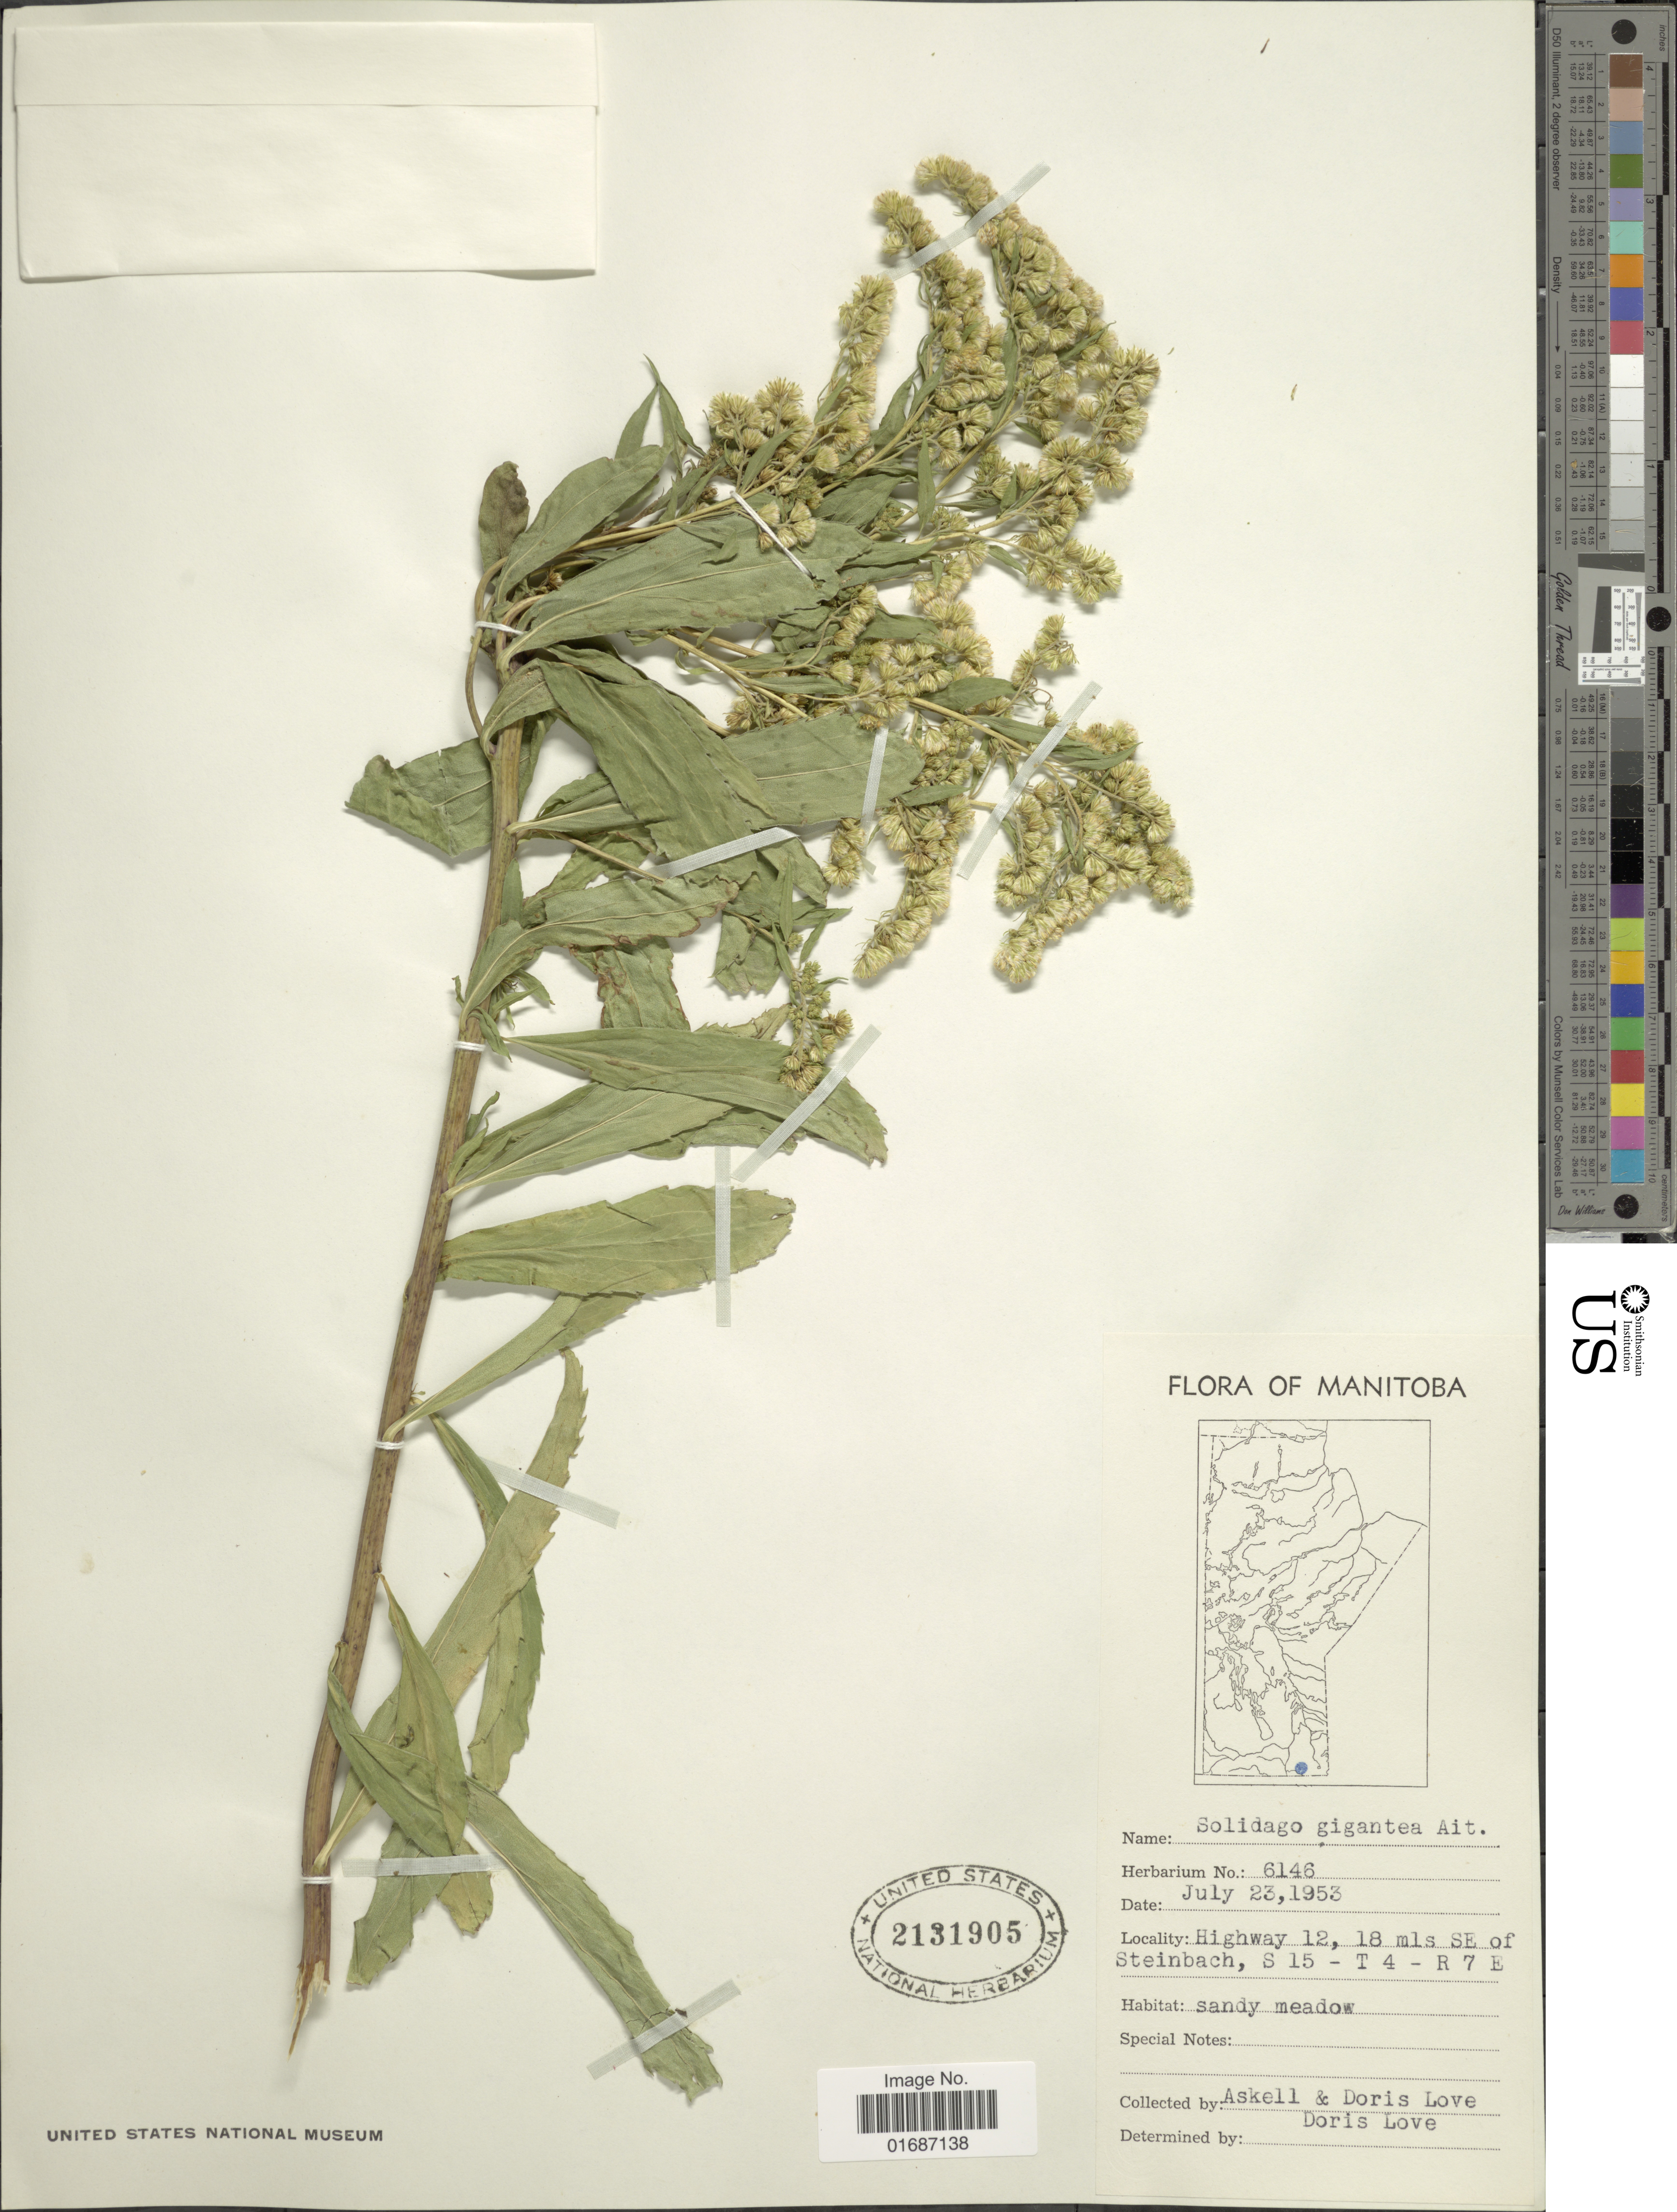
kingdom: Plantae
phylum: Tracheophyta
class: Magnoliopsida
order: Asterales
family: Asteraceae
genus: Solidago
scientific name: Solidago gigantea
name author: Aiton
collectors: Á. Löve & D. Löve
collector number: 6146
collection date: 1953-07-23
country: Canada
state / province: Manitoba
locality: Highway 12, 18 mls SE of Steinbach, S15-T4-R7E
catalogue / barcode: US 2131905